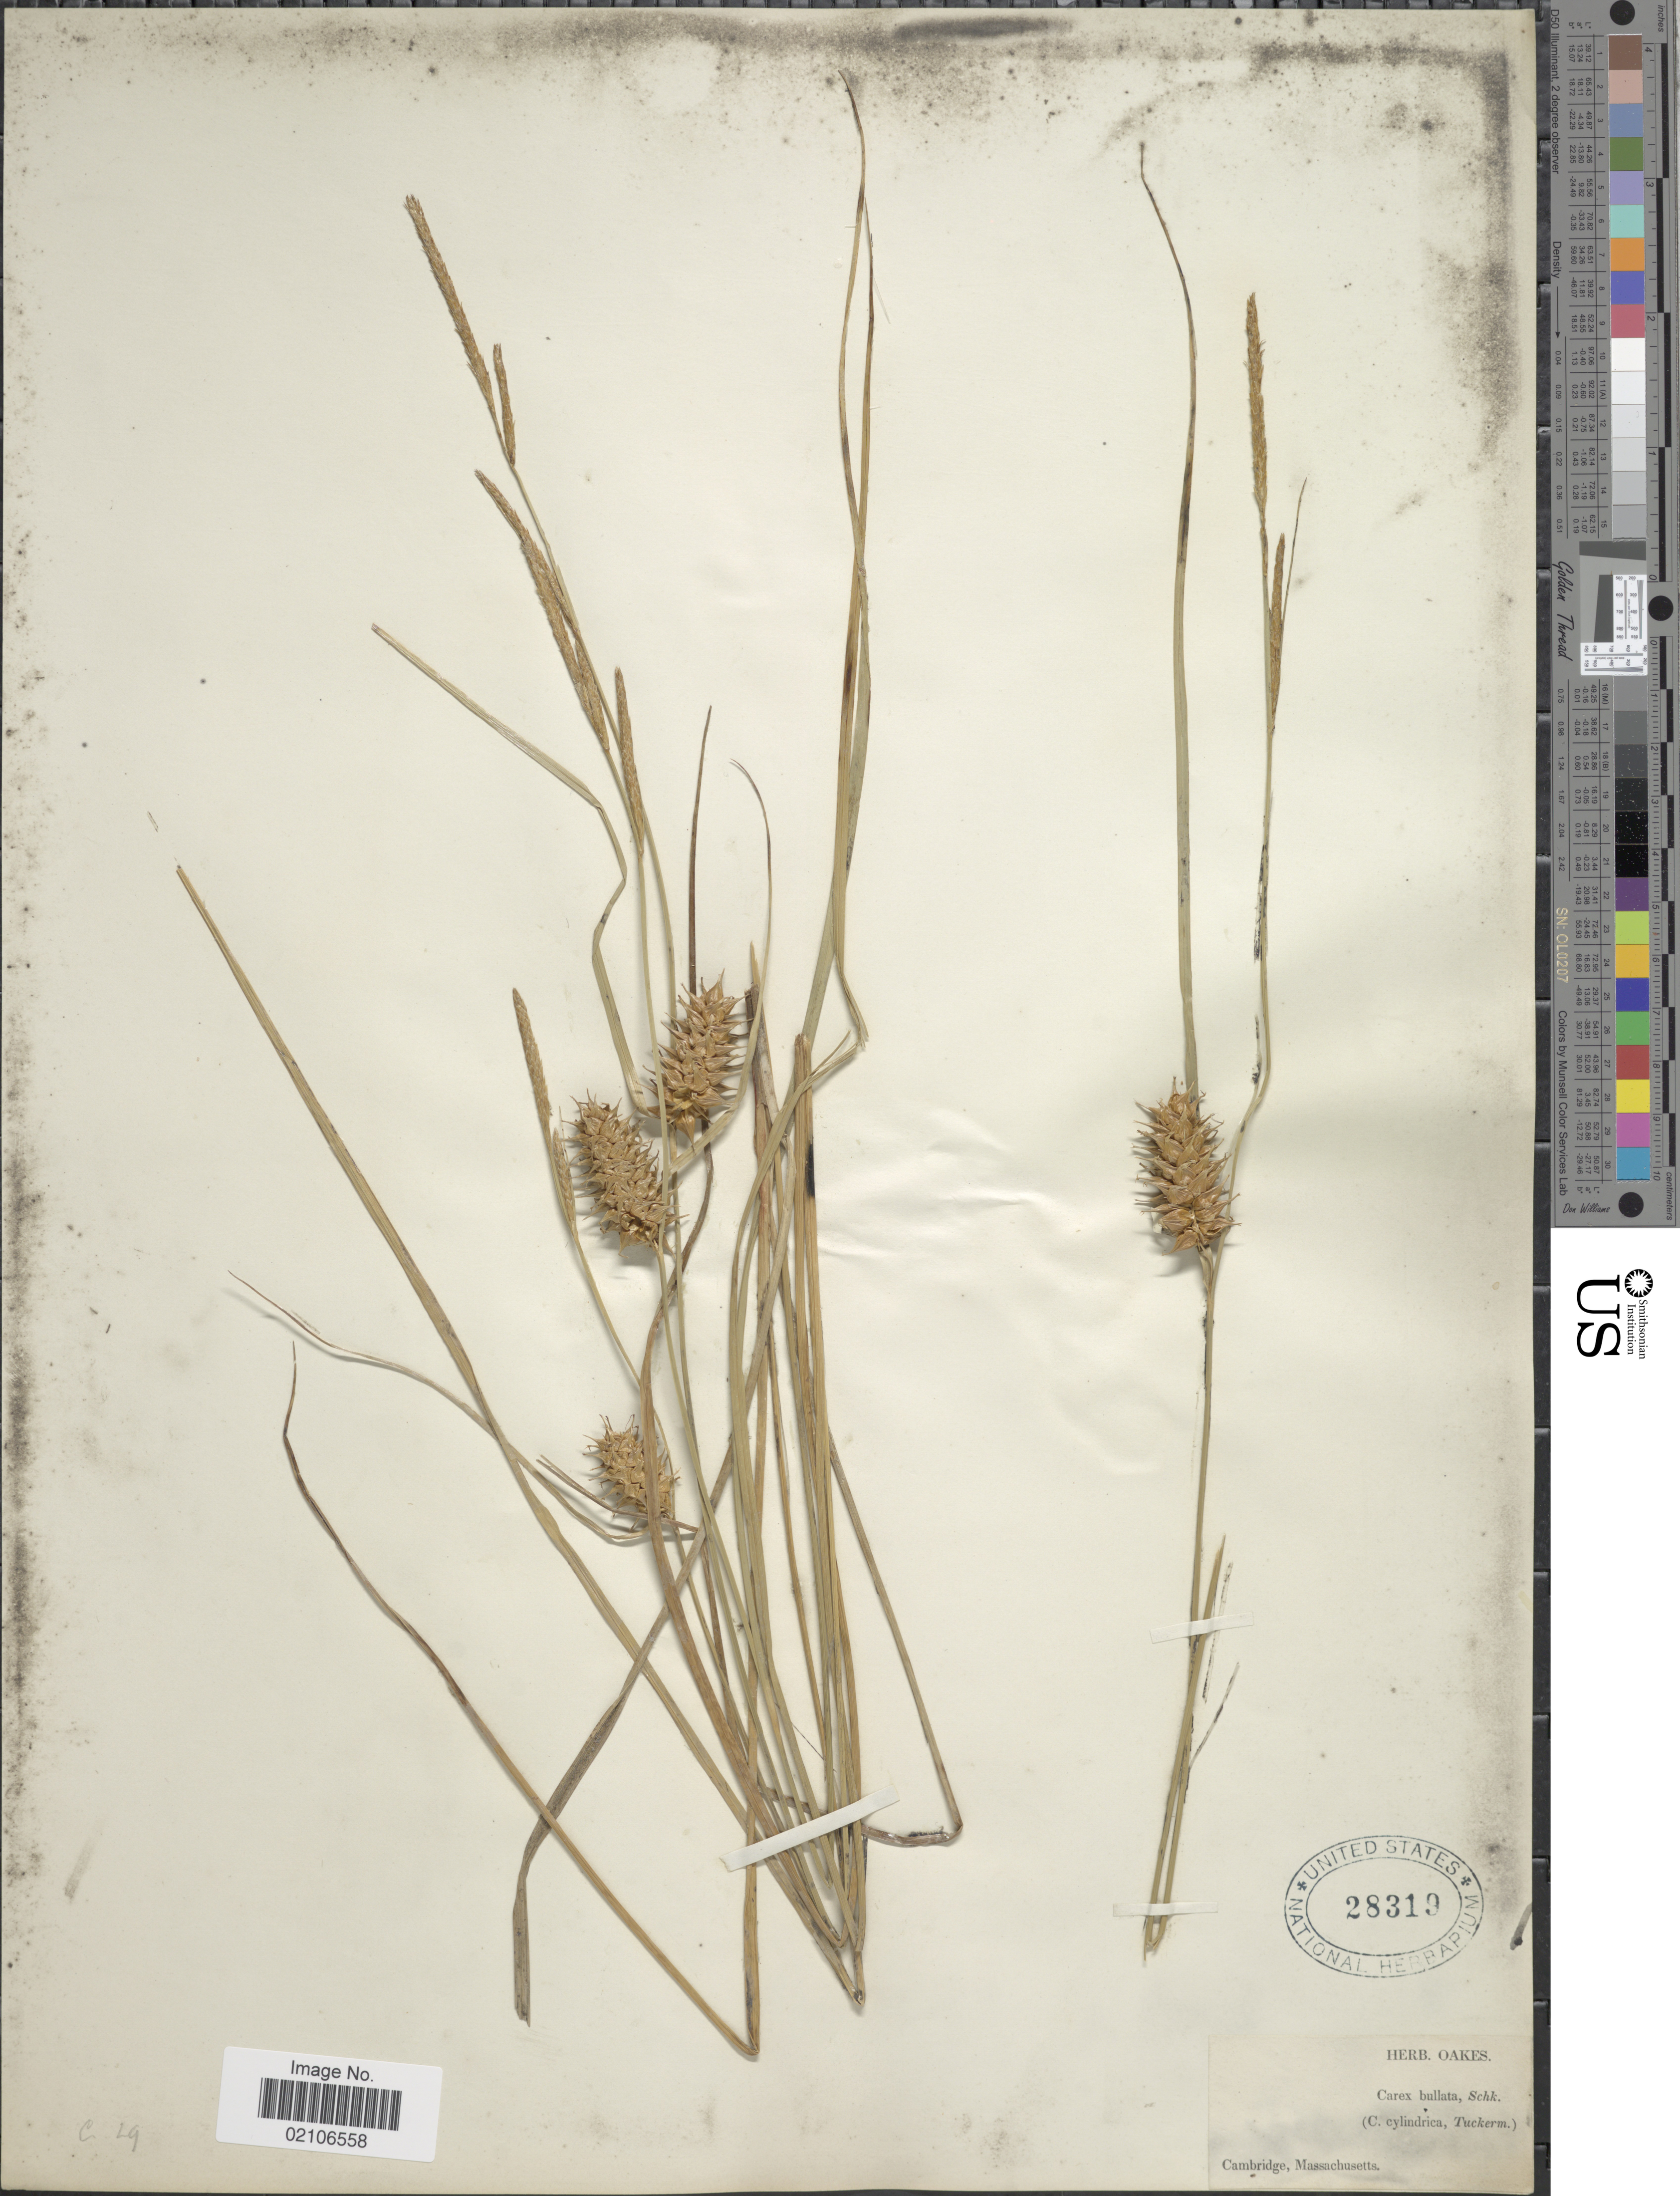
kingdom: Plantae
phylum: Tracheophyta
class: Liliopsida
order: Poales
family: Cyperaceae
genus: Carex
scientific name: Carex bullata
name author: Schkuhr ex Willd.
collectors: ex herb. Oakes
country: United States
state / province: Massachusetts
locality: Cambridge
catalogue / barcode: US 28319